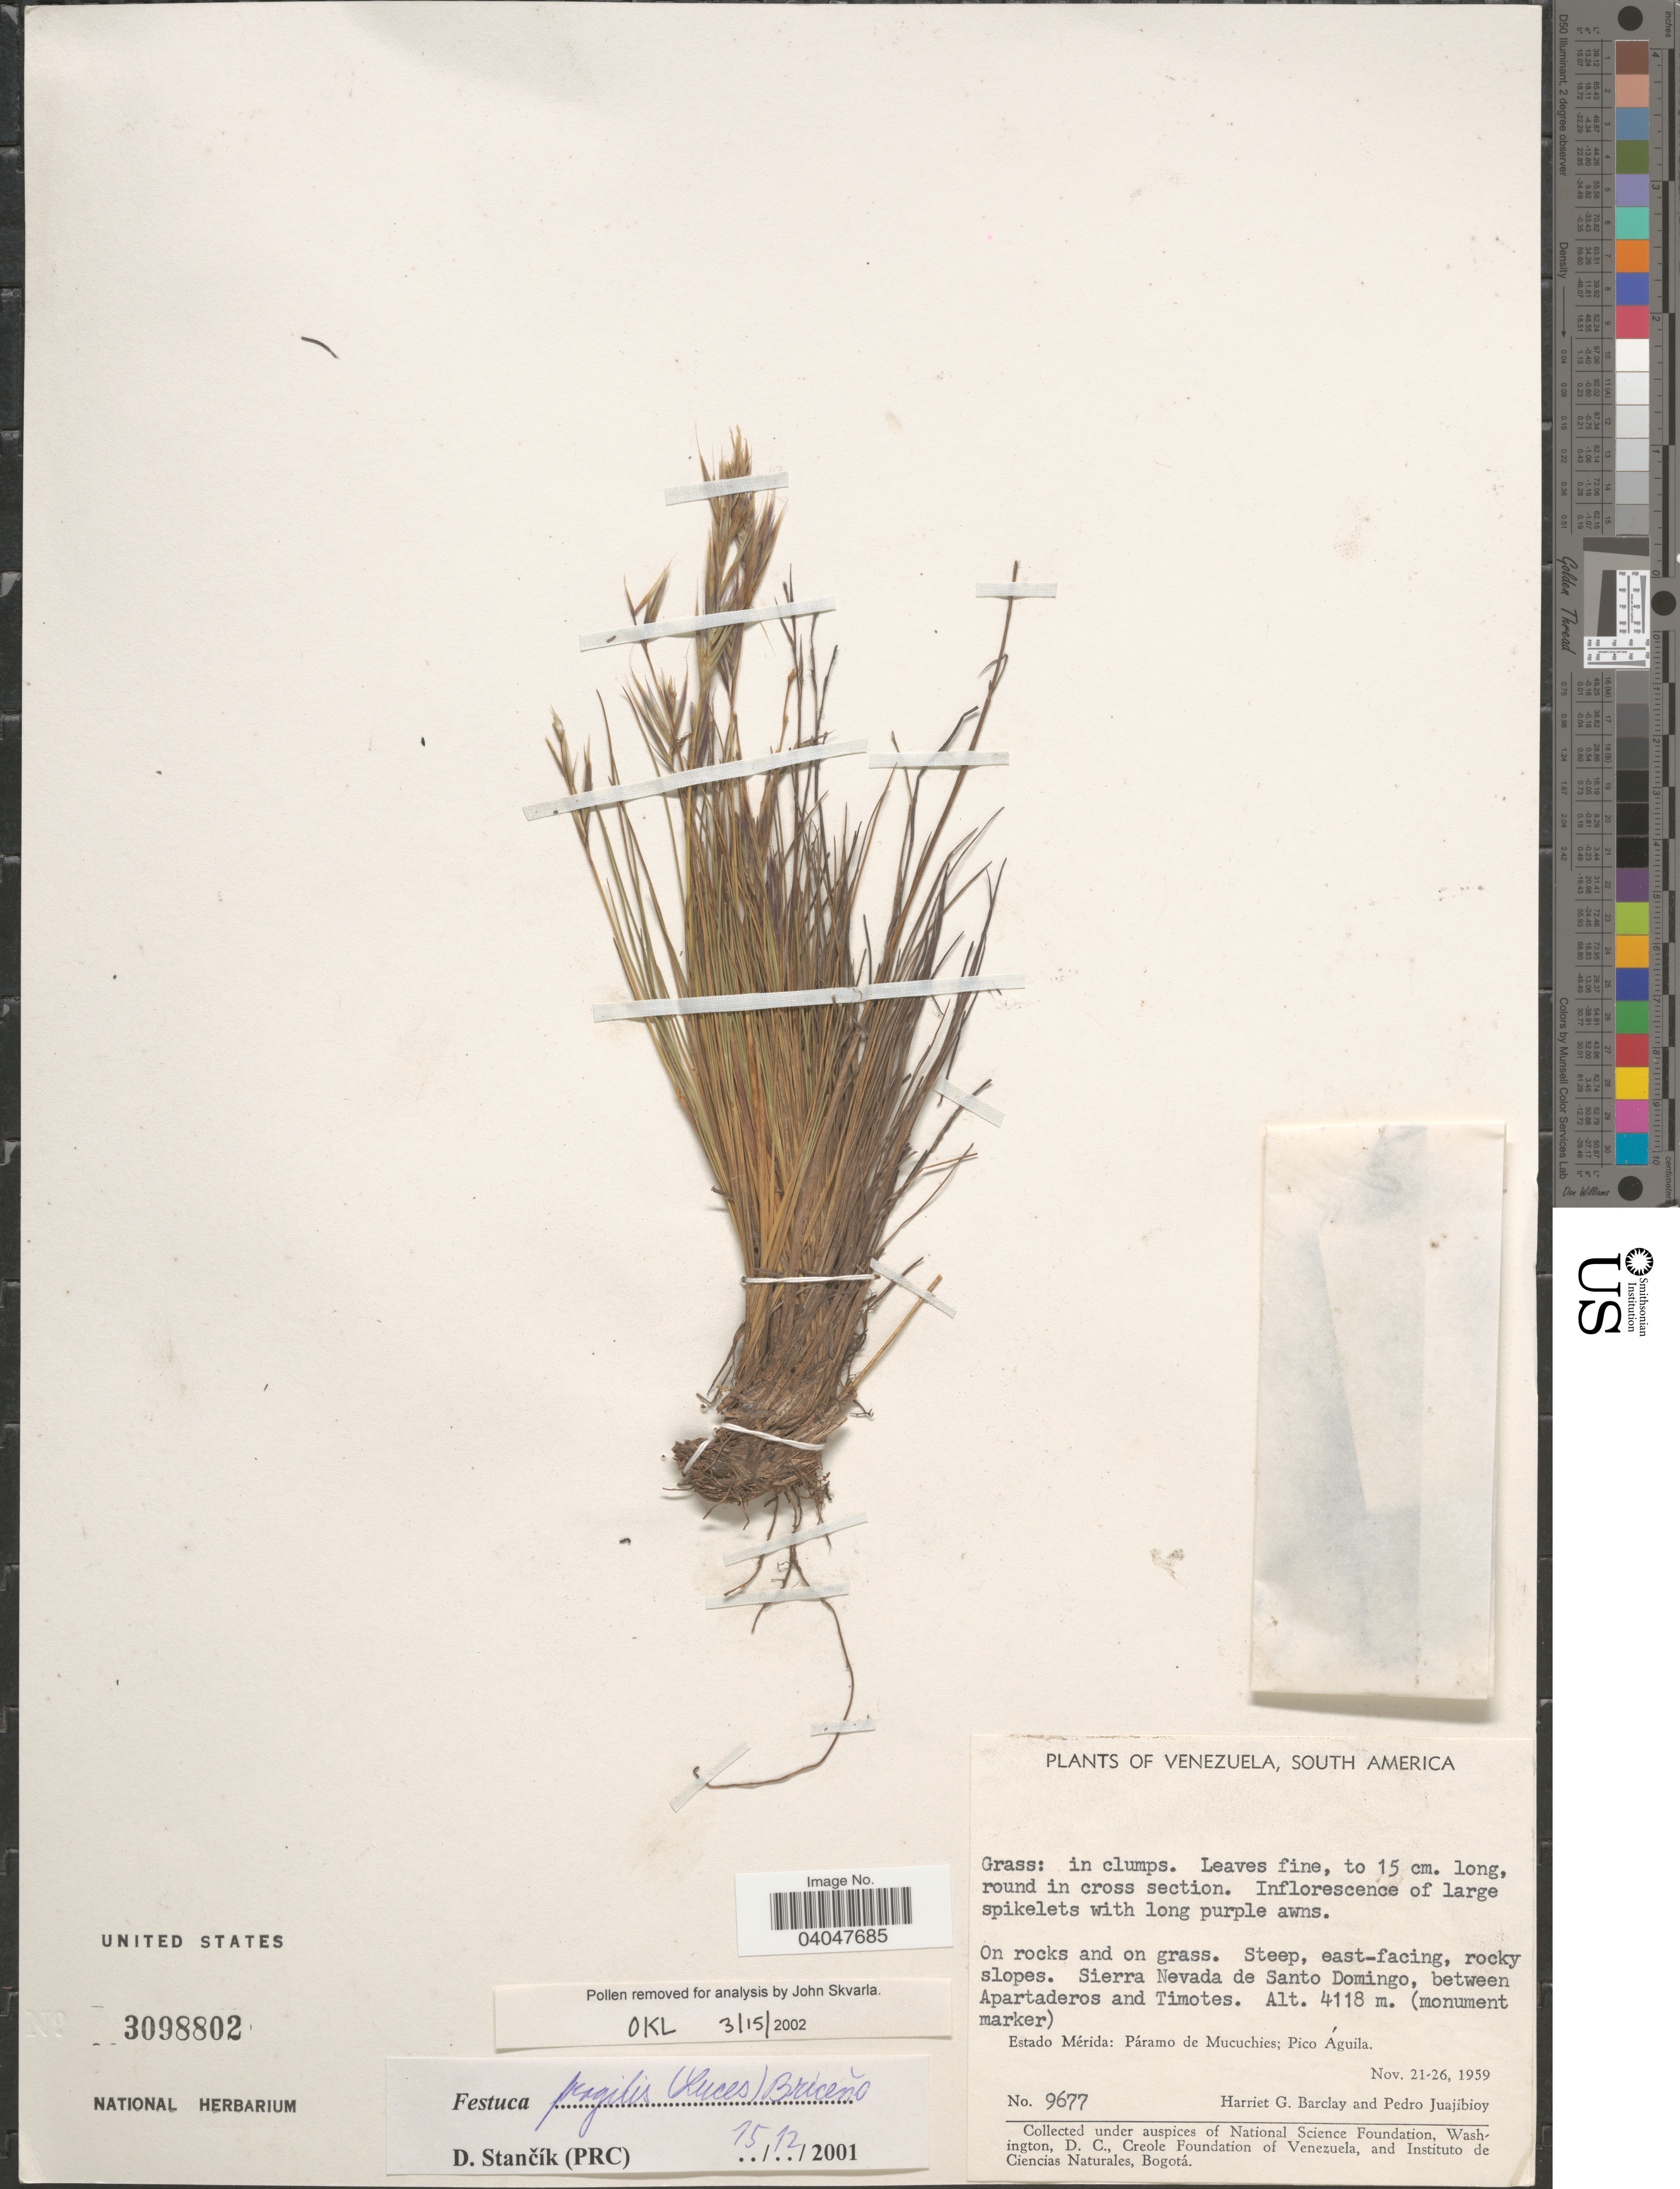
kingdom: Plantae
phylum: Tracheophyta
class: Liliopsida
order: Poales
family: Poaceae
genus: Festuca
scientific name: Festuca fiebrigii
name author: Pilg.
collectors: H. G. Barclay & P. Juajibioy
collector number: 9677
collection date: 1959-11-21/1959-11-26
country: Venezuela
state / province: Merida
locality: East-facing, rocky slopes. Sierra Nevada de Santo Domingo, between Apartaderos and Timotes. Páramo de Mucuchies; Pico Águila.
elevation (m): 4118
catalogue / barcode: US 3098802